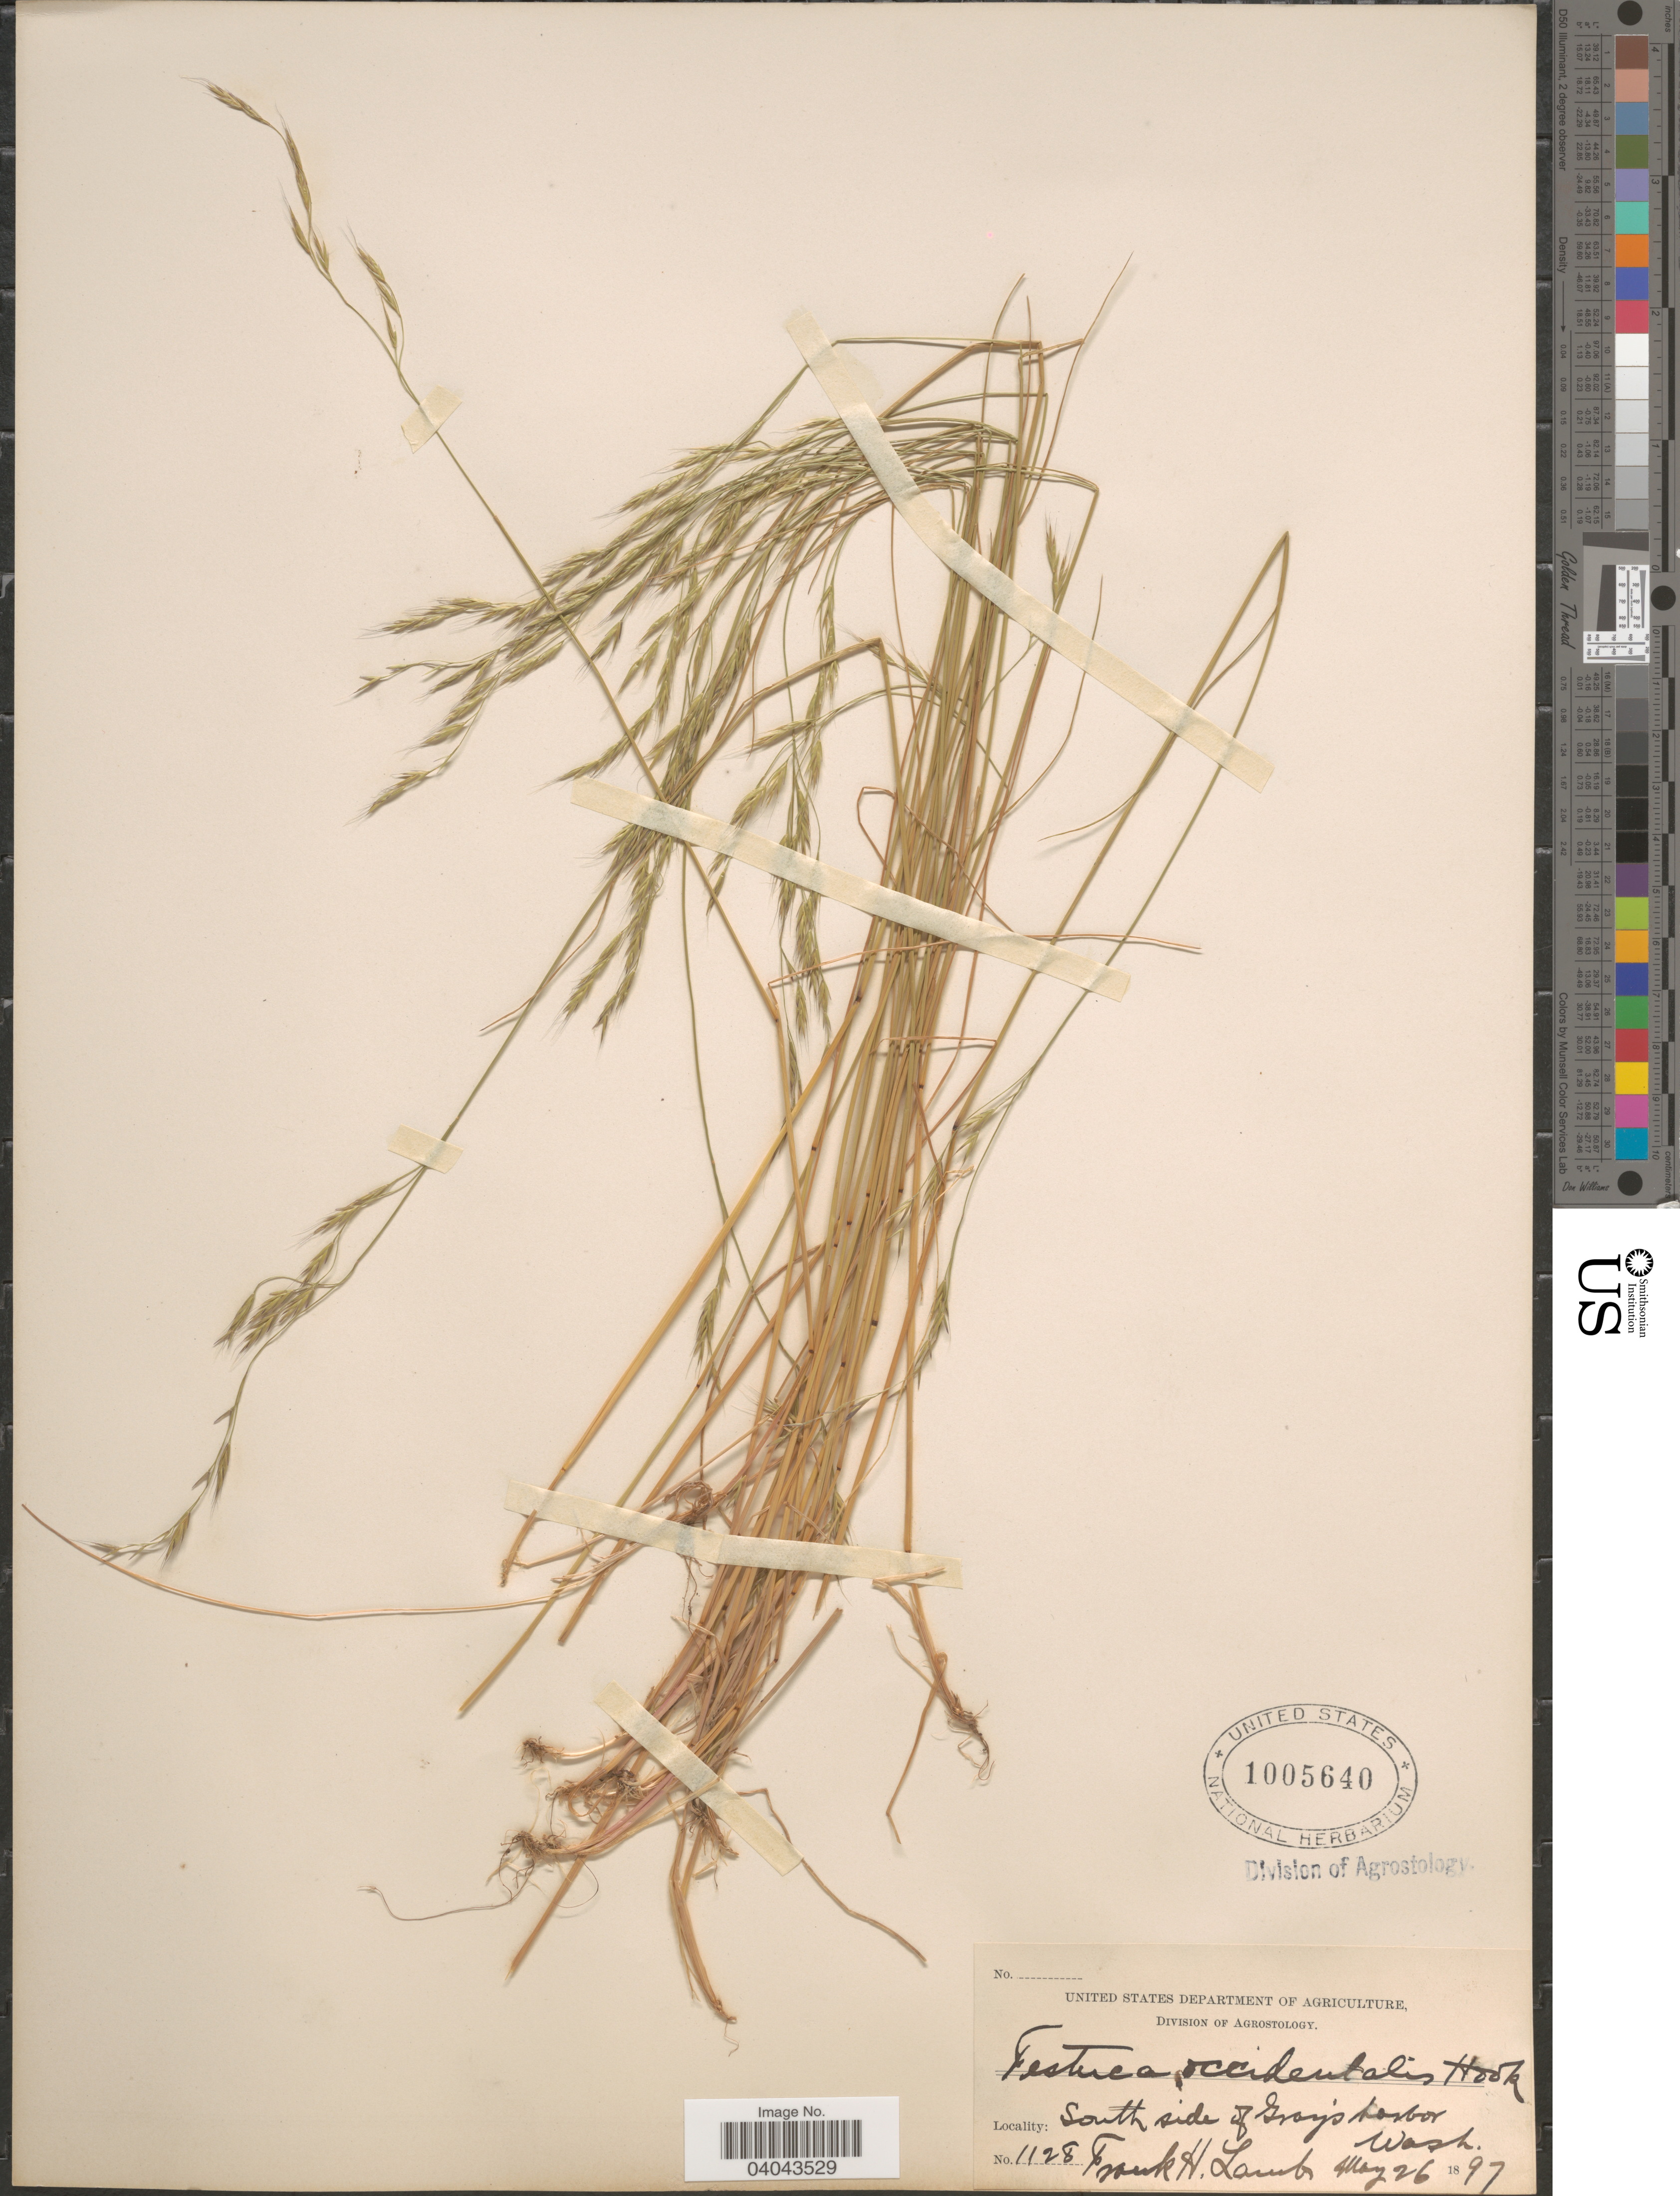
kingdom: Plantae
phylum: Tracheophyta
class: Liliopsida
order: Poales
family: Poaceae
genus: Festuca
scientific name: Festuca occidentalis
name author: Hook.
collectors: F. H. Lamb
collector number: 1128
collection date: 1897-05-26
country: United States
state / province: Washington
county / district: Grays Harbor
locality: South side of Gray's Harbor.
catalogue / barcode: US 1005640